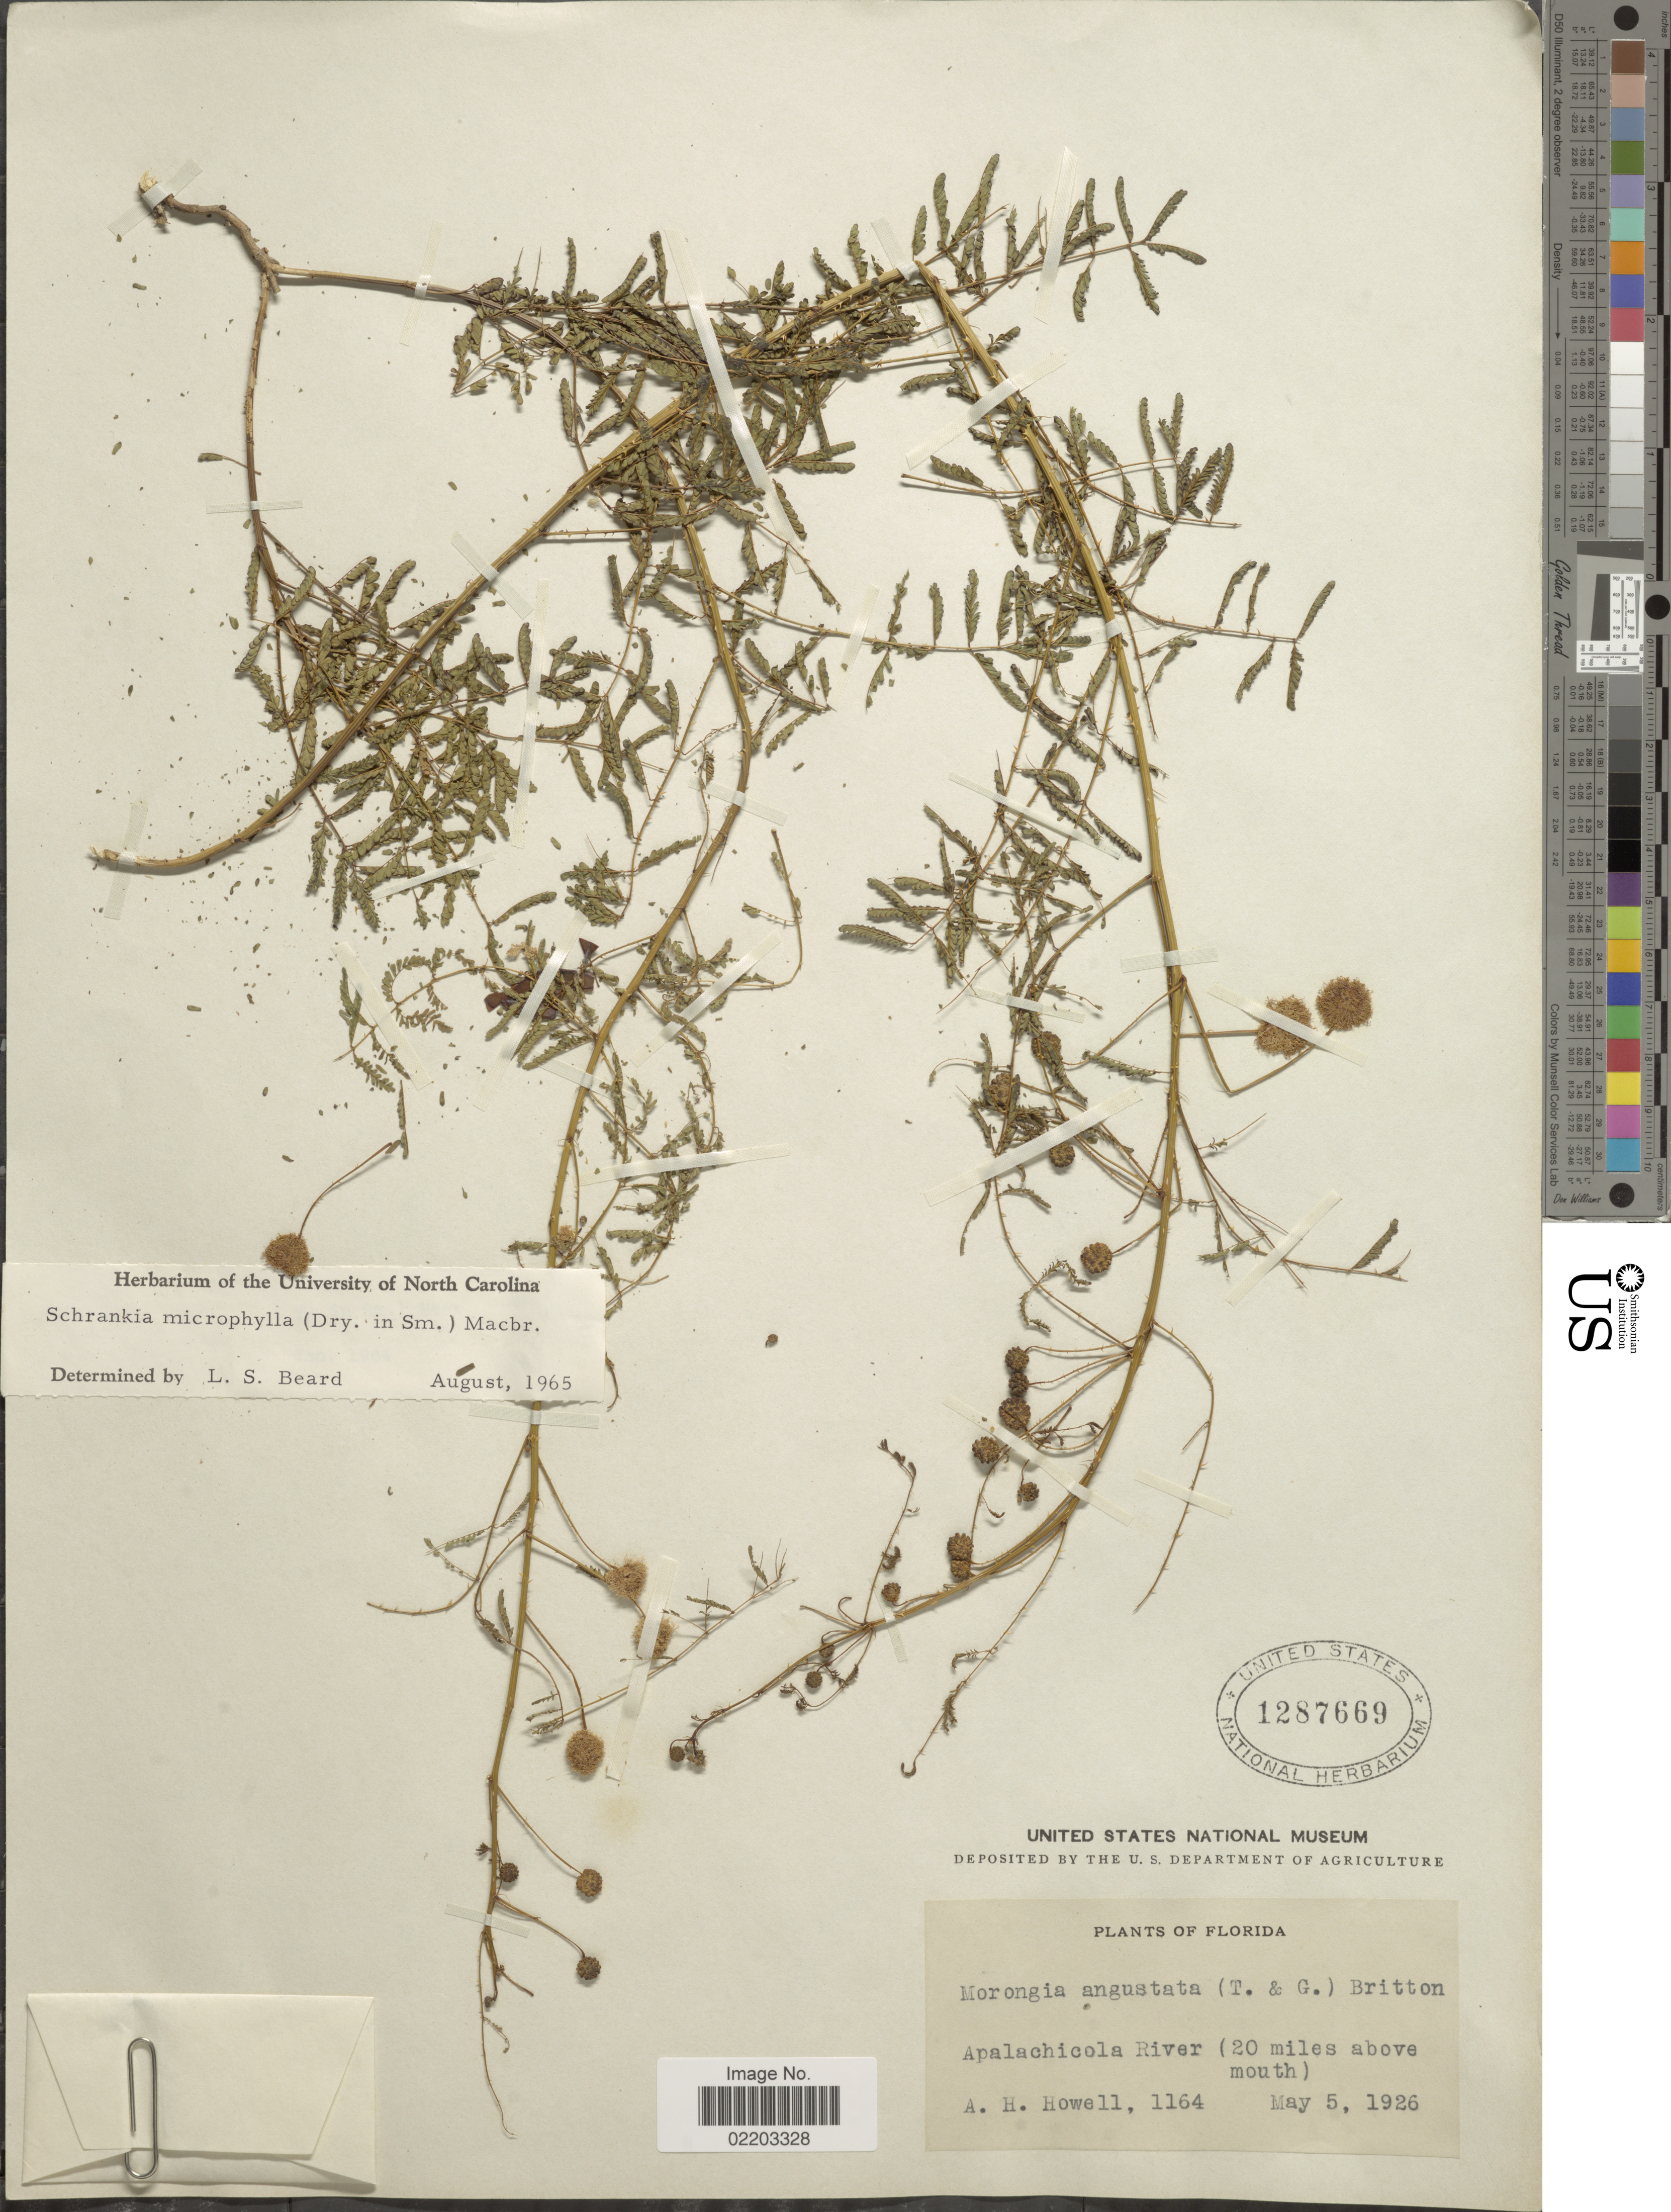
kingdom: Plantae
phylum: Tracheophyta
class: Magnoliopsida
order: Fabales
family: Fabaceae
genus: Mimosa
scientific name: Mimosa microphylla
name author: Dryand.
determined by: Strong, M. T., (US), Smithsonian Institution - National Museum of Natural History (UNITED STATES)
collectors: A. Howell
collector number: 1164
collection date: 1926-05-05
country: United States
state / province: Florida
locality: Apalachiola River ( 20 miles above mouth)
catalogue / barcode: US 127669